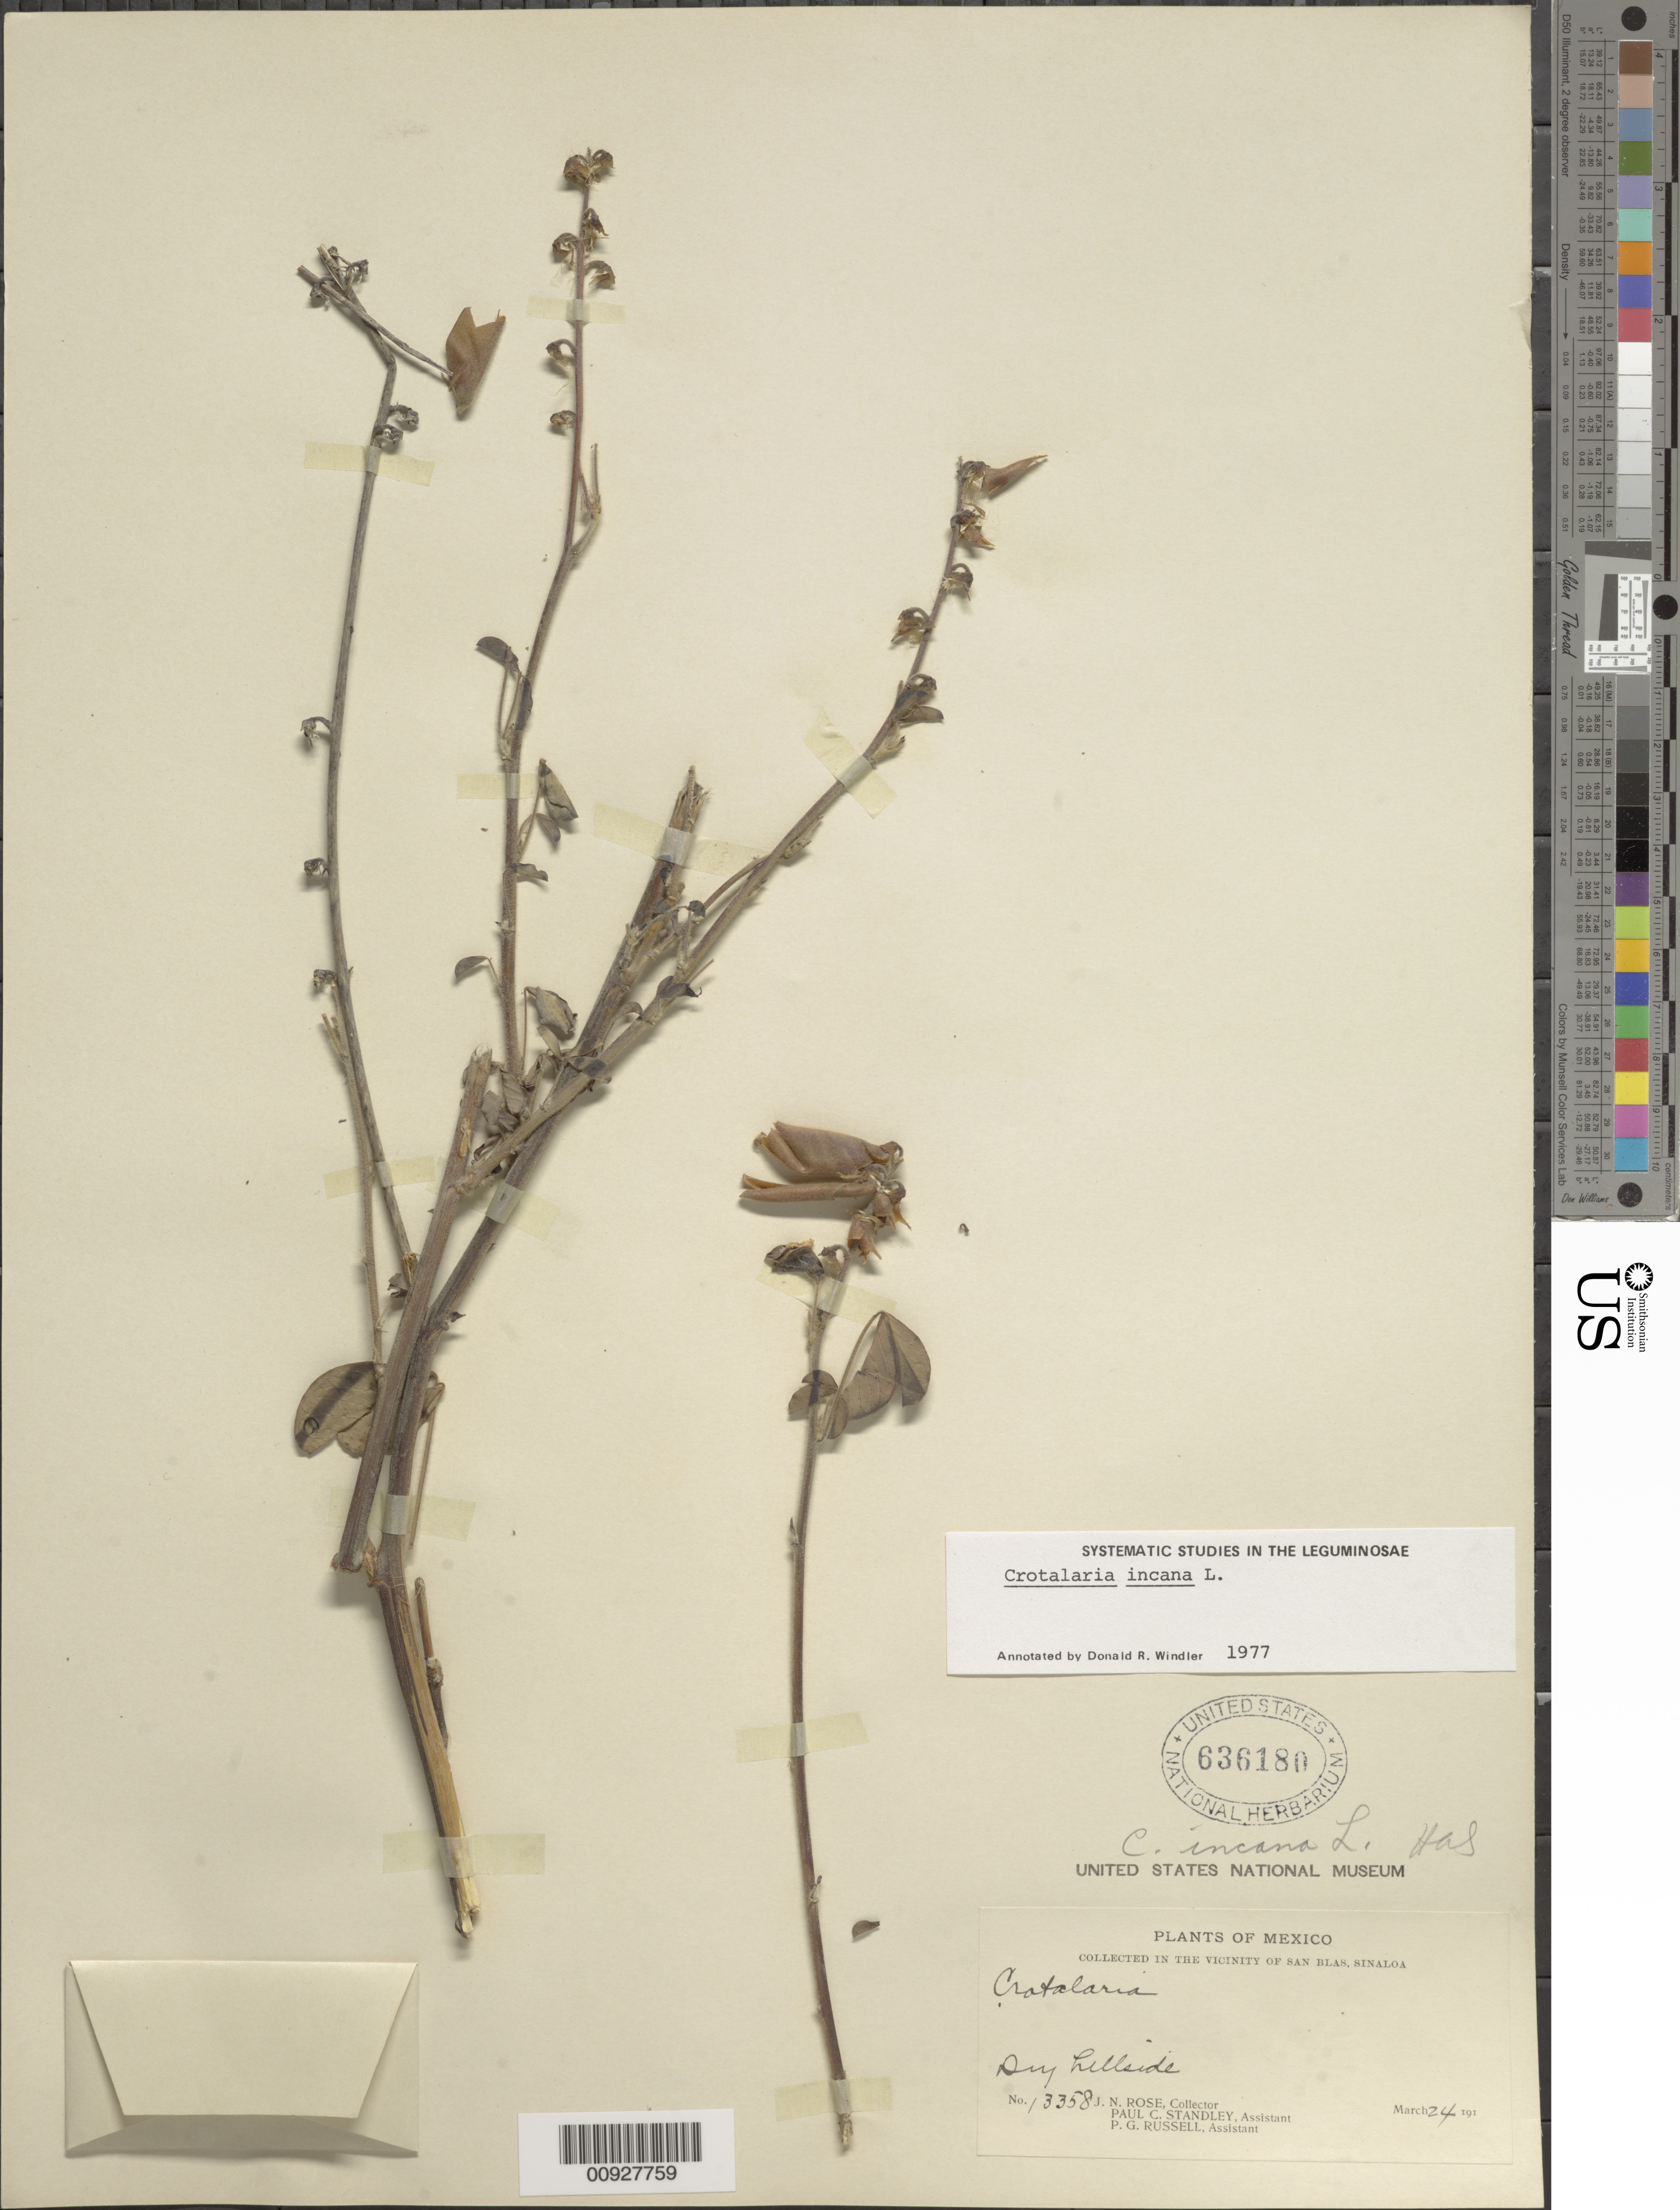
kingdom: Plantae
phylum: Tracheophyta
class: Magnoliopsida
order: Fabales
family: Fabaceae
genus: Crotalaria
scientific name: Crotalaria incana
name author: L.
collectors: J. N. Rose, P. C. Standley & P. G. Russell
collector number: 13358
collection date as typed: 24 Mar 191-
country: Mexico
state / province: Sinaloa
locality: In the vicinity of San Blas, State of Sinaloa.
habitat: Dry hillside.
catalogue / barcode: US 636180